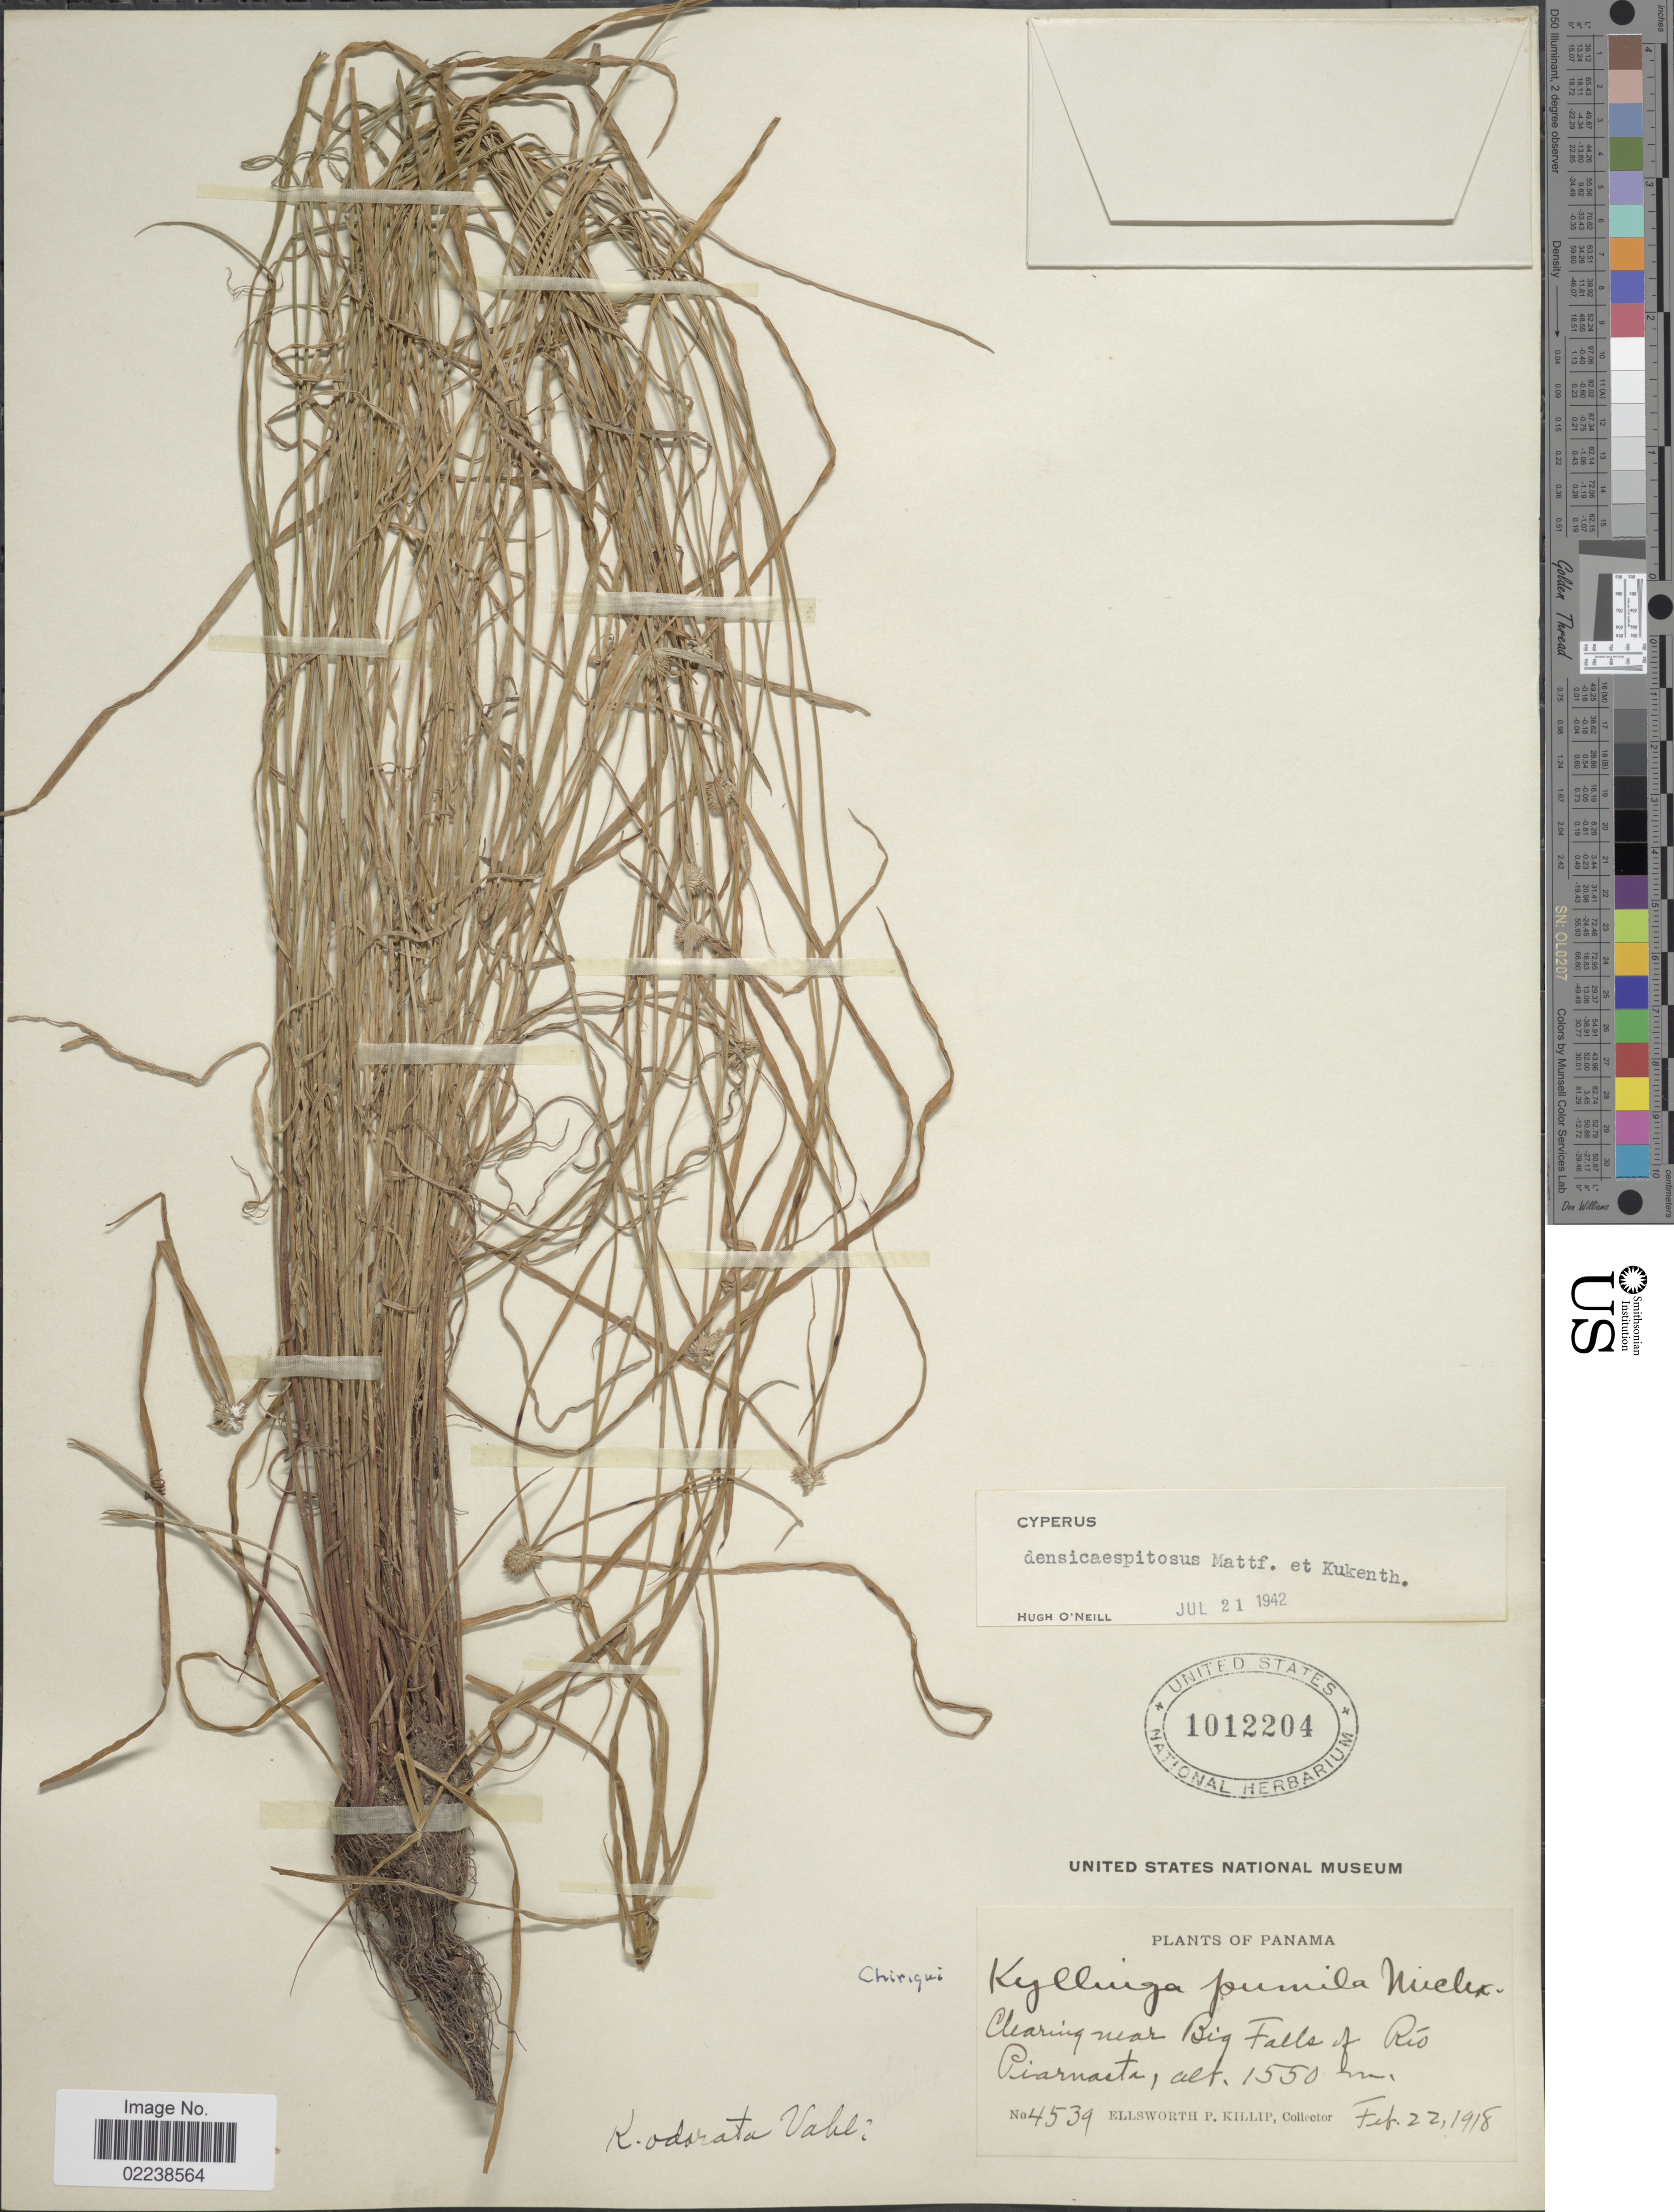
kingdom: Plantae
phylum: Tracheophyta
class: Liliopsida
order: Poales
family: Cyperaceae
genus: Cyperus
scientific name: Cyperus hortensis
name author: (Salzm. ex Steud.) Dorr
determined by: Strong, Mark T., (BOT), Smithsonian Institution - National Museum of Natural History (UNITED STATES)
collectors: E. P. Killip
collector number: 4539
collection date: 1918-02-22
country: Panama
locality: Clearing near Big Falls of Rio Piarnasta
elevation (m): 1550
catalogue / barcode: US 1012204